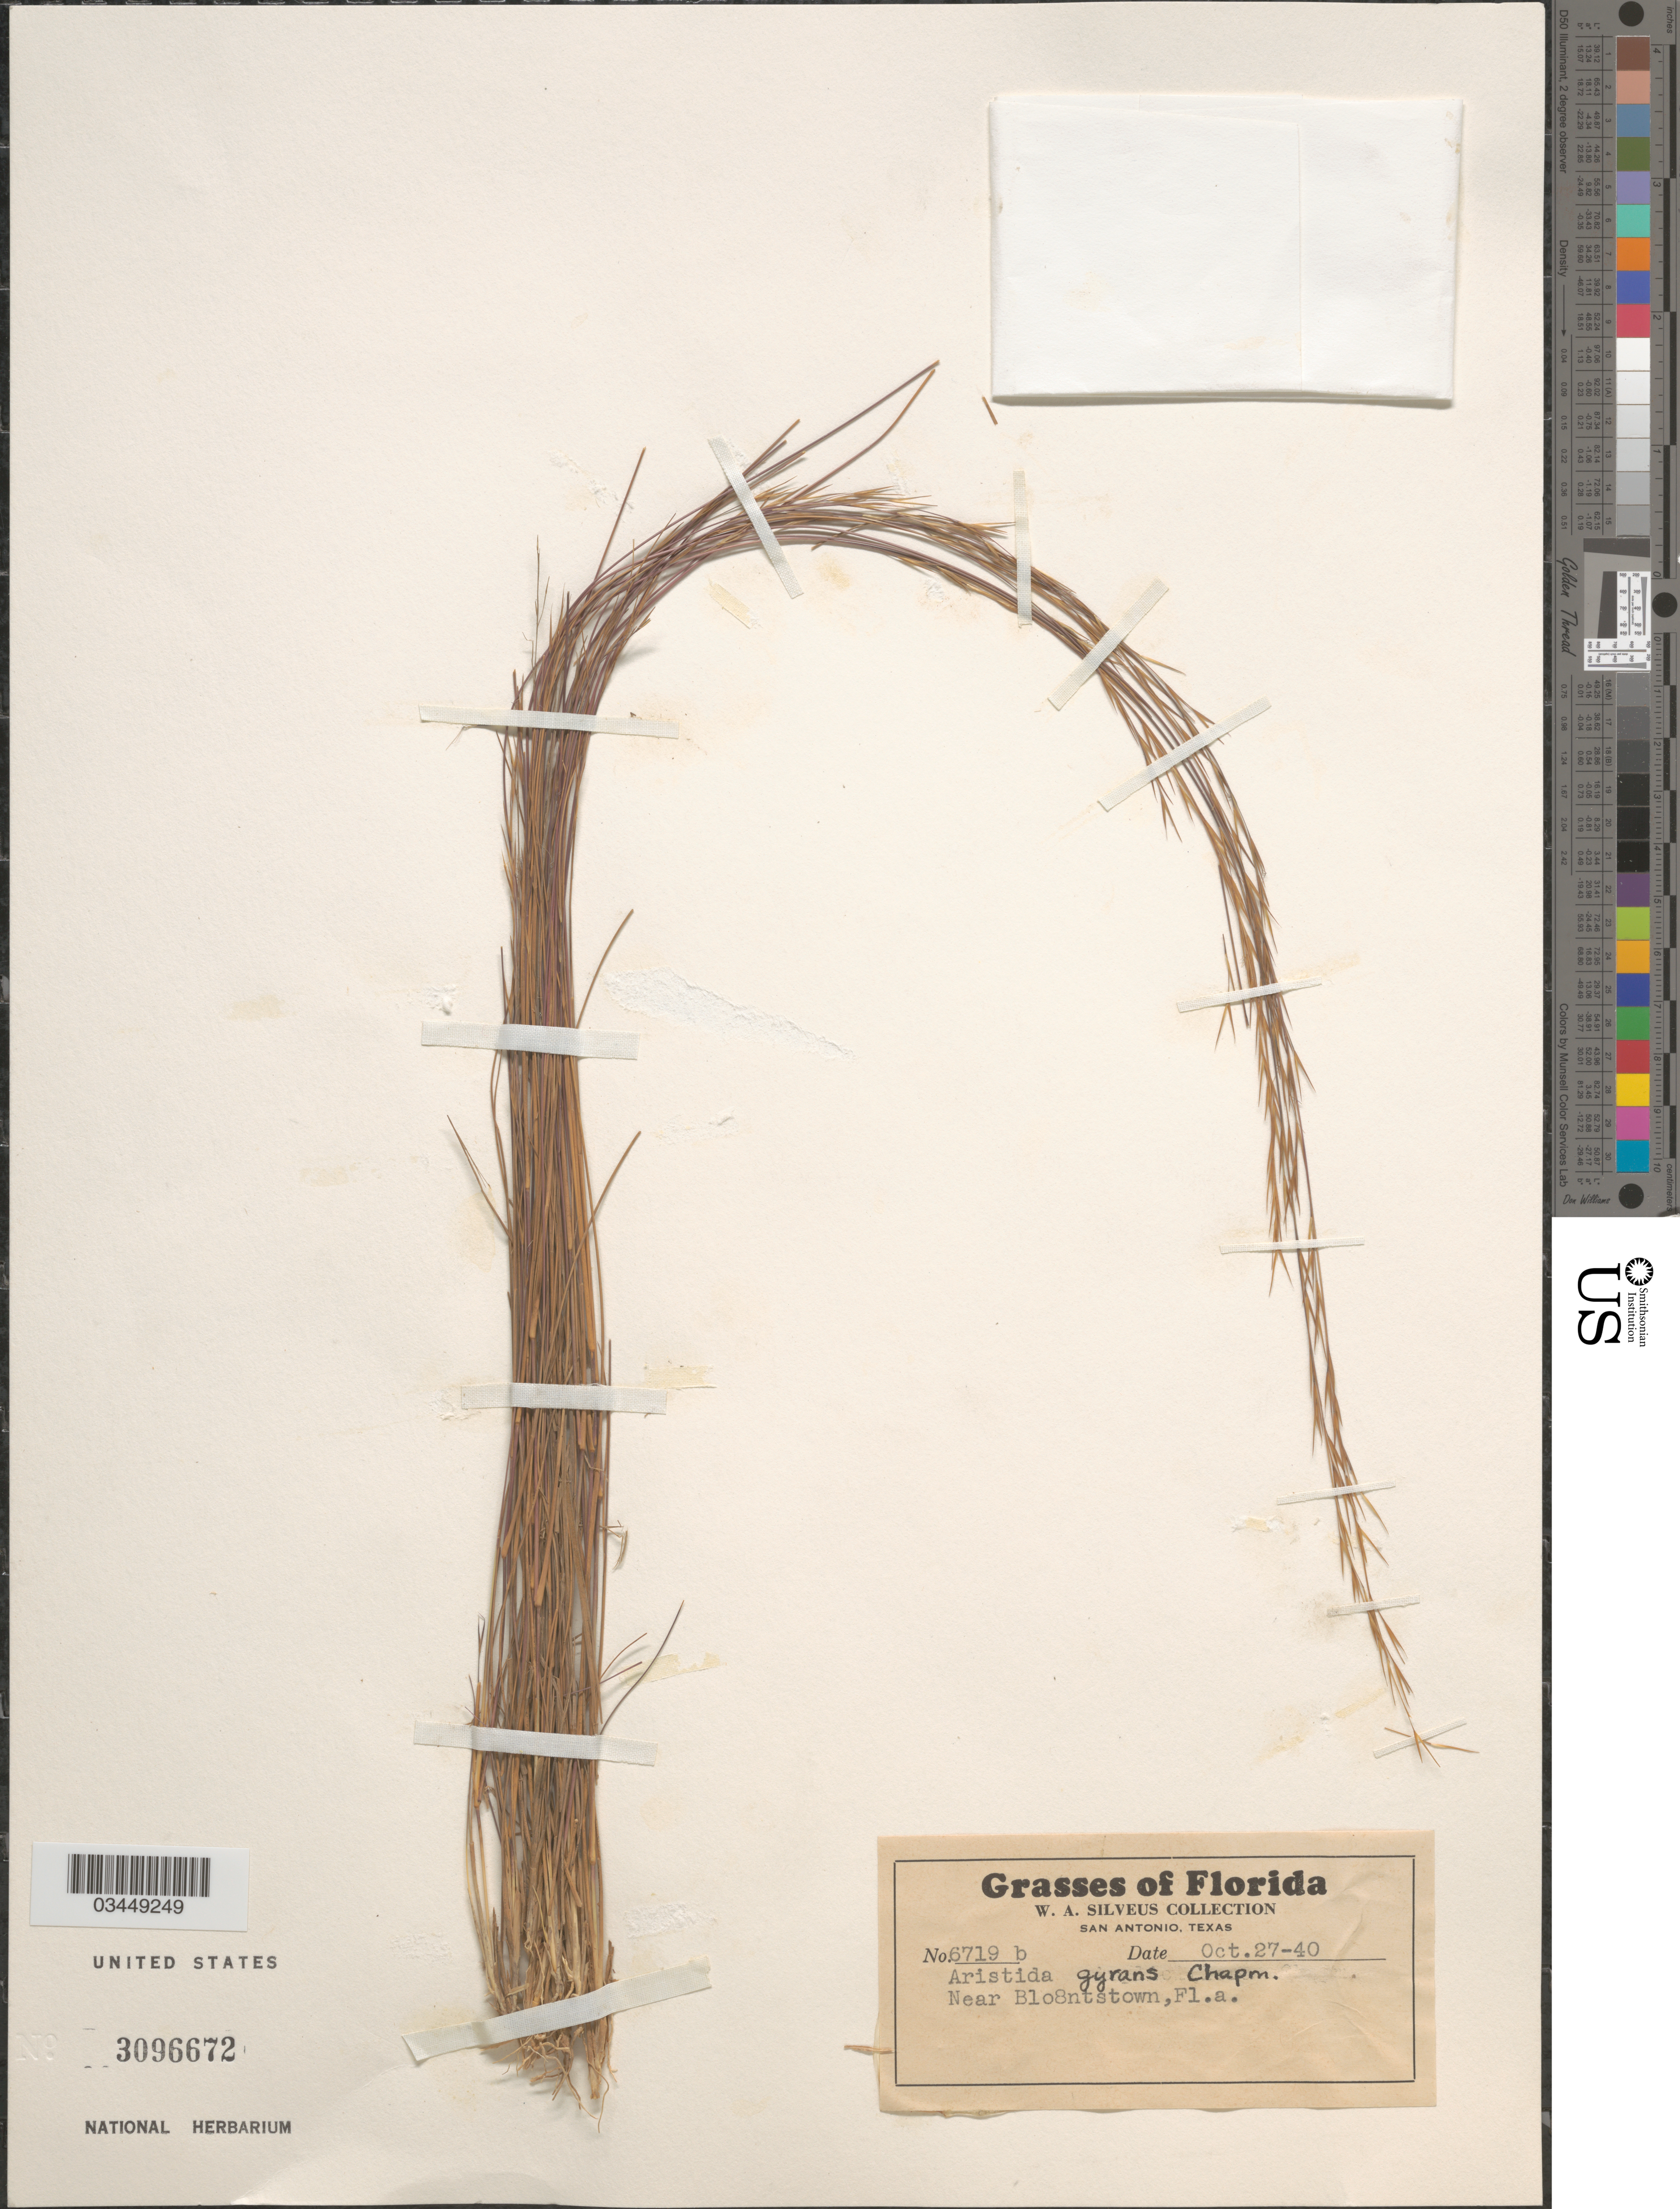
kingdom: Plantae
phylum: Tracheophyta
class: Liliopsida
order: Poales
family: Poaceae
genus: Aristida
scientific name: Aristida gyrans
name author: Chapm.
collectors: W. Silveus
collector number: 6719b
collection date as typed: Transcribed d/m/y: 27/10/40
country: United States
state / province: Florida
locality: Near Blo8ntstown, Fl.a.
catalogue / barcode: US 3096672